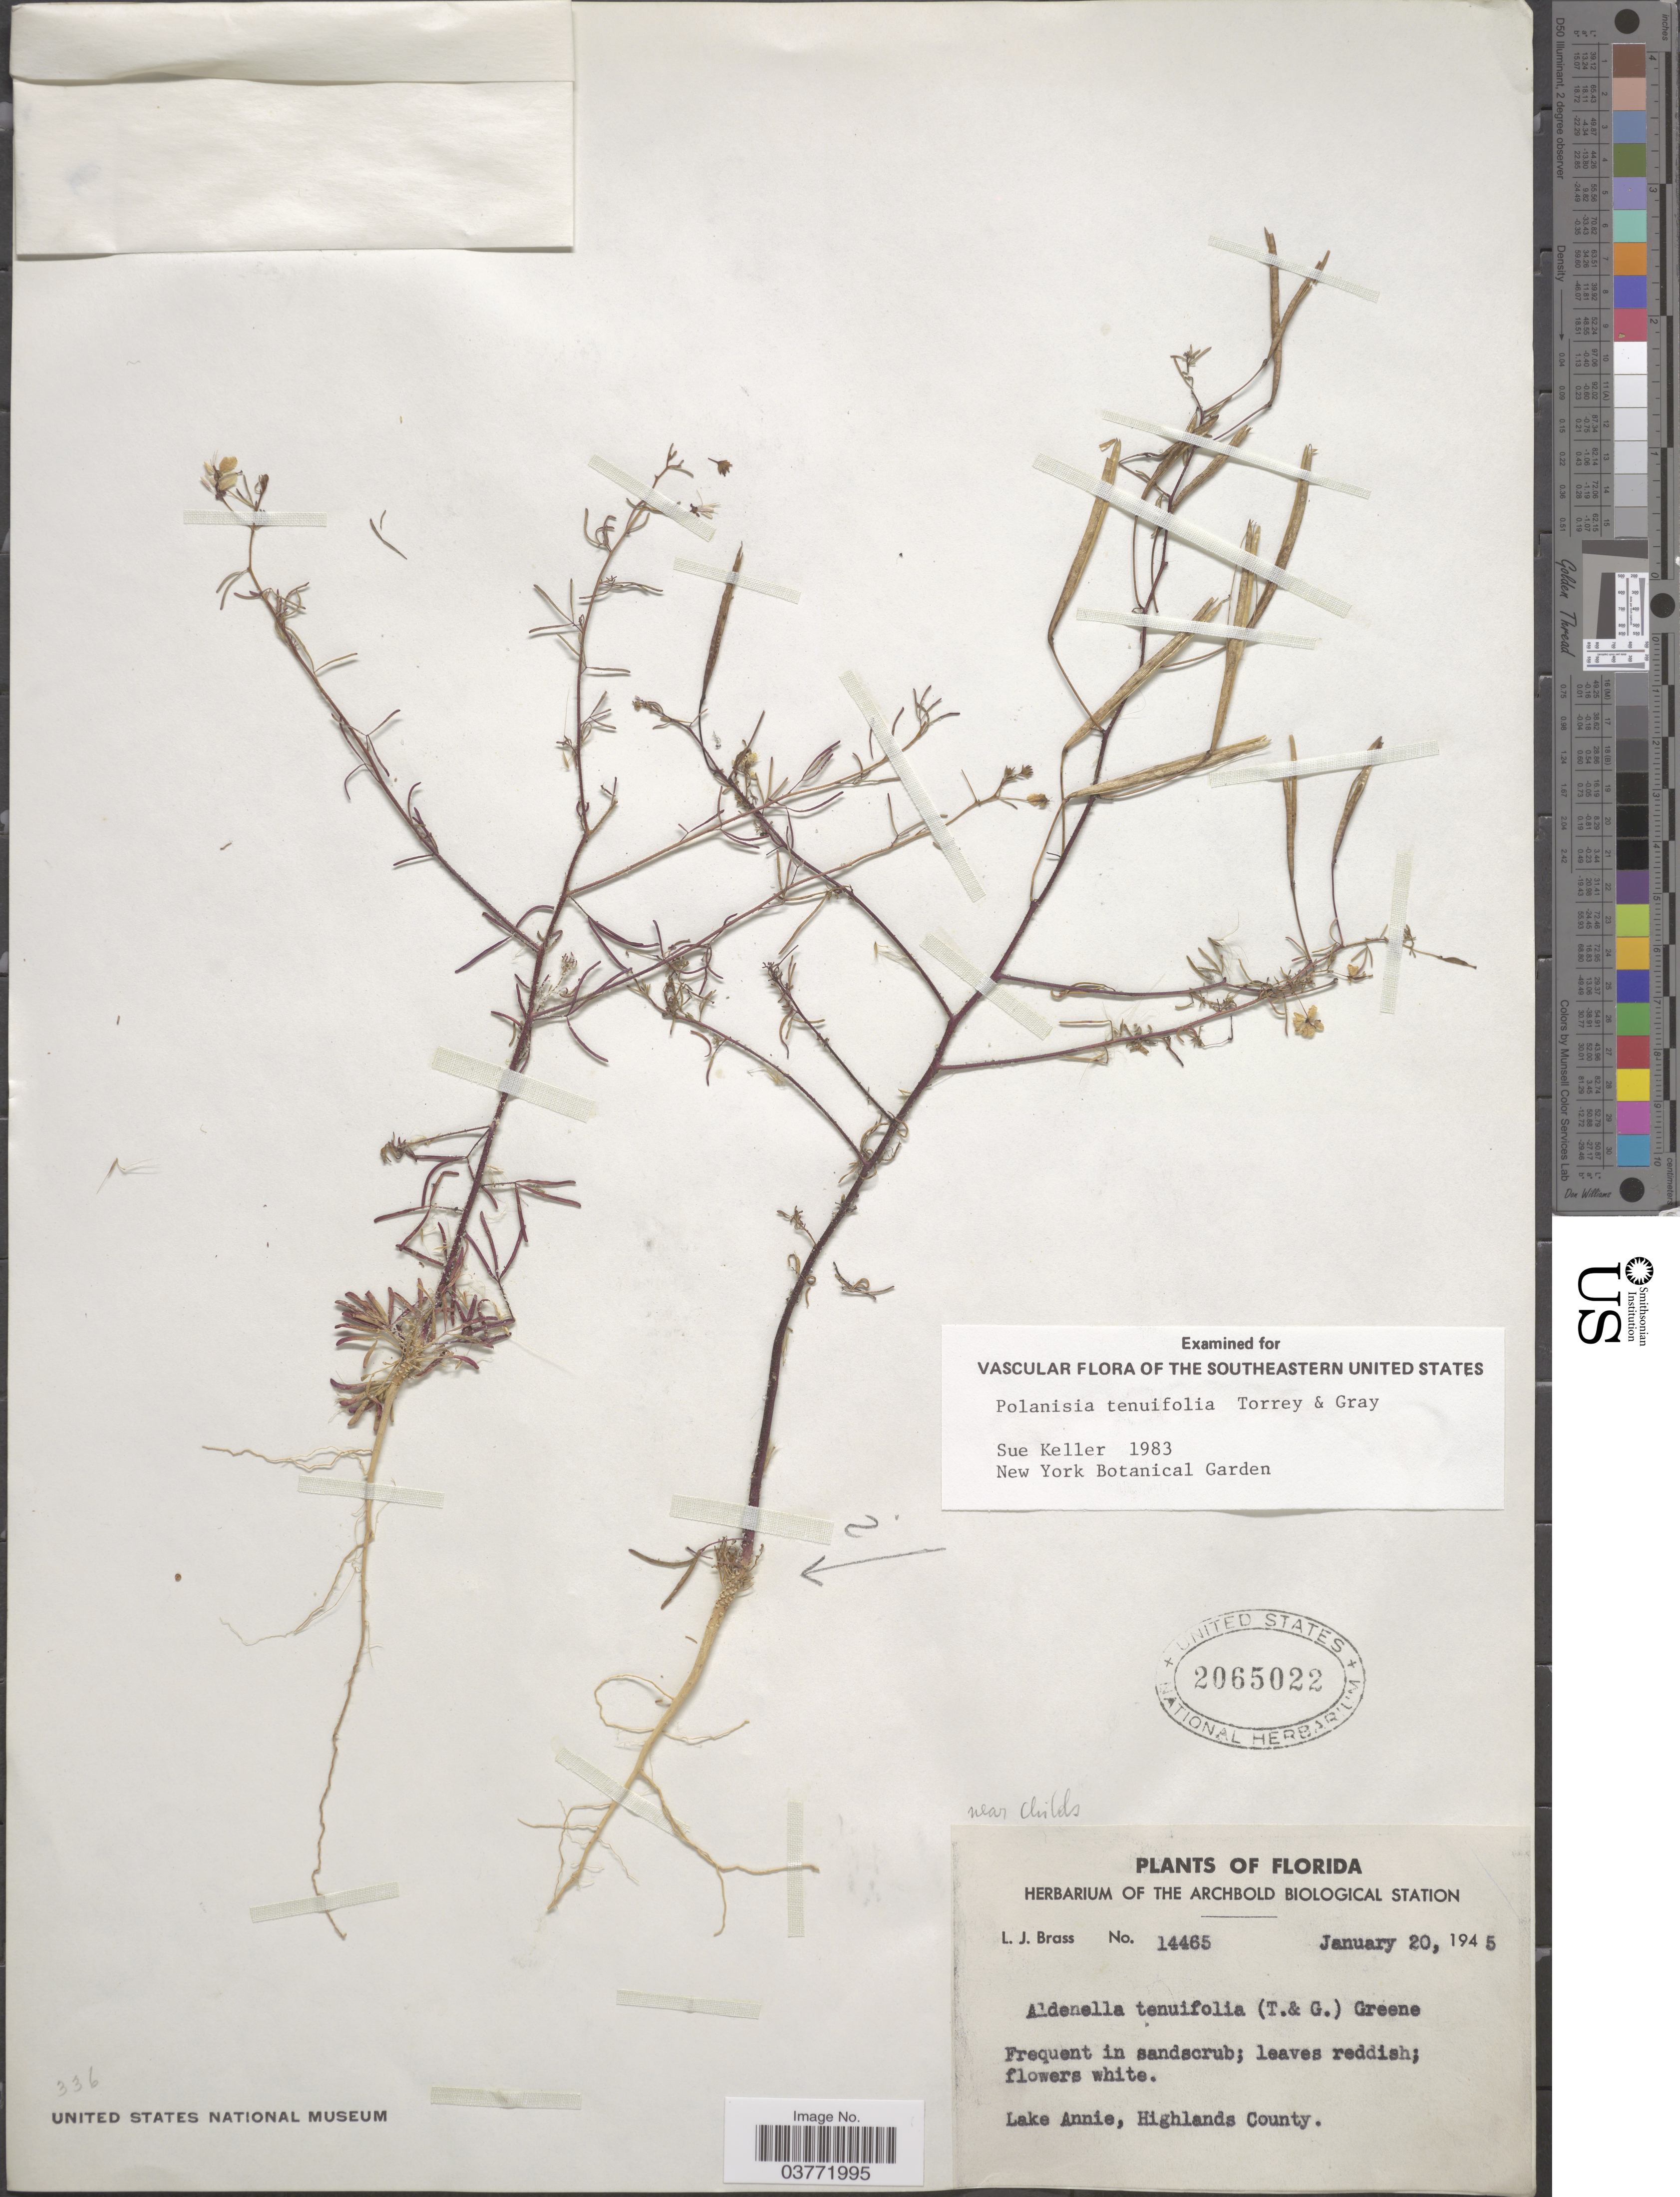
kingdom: Plantae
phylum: Tracheophyta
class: Magnoliopsida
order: Brassicales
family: Cleomaceae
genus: Polanisia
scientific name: Polanisia tenuifolia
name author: Torr. & A. Gray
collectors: L. J. Brass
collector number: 14465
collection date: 1945-01-20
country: United States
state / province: Florida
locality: Lake Annie, Highlands County. Near Childs.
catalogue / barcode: US 2065022